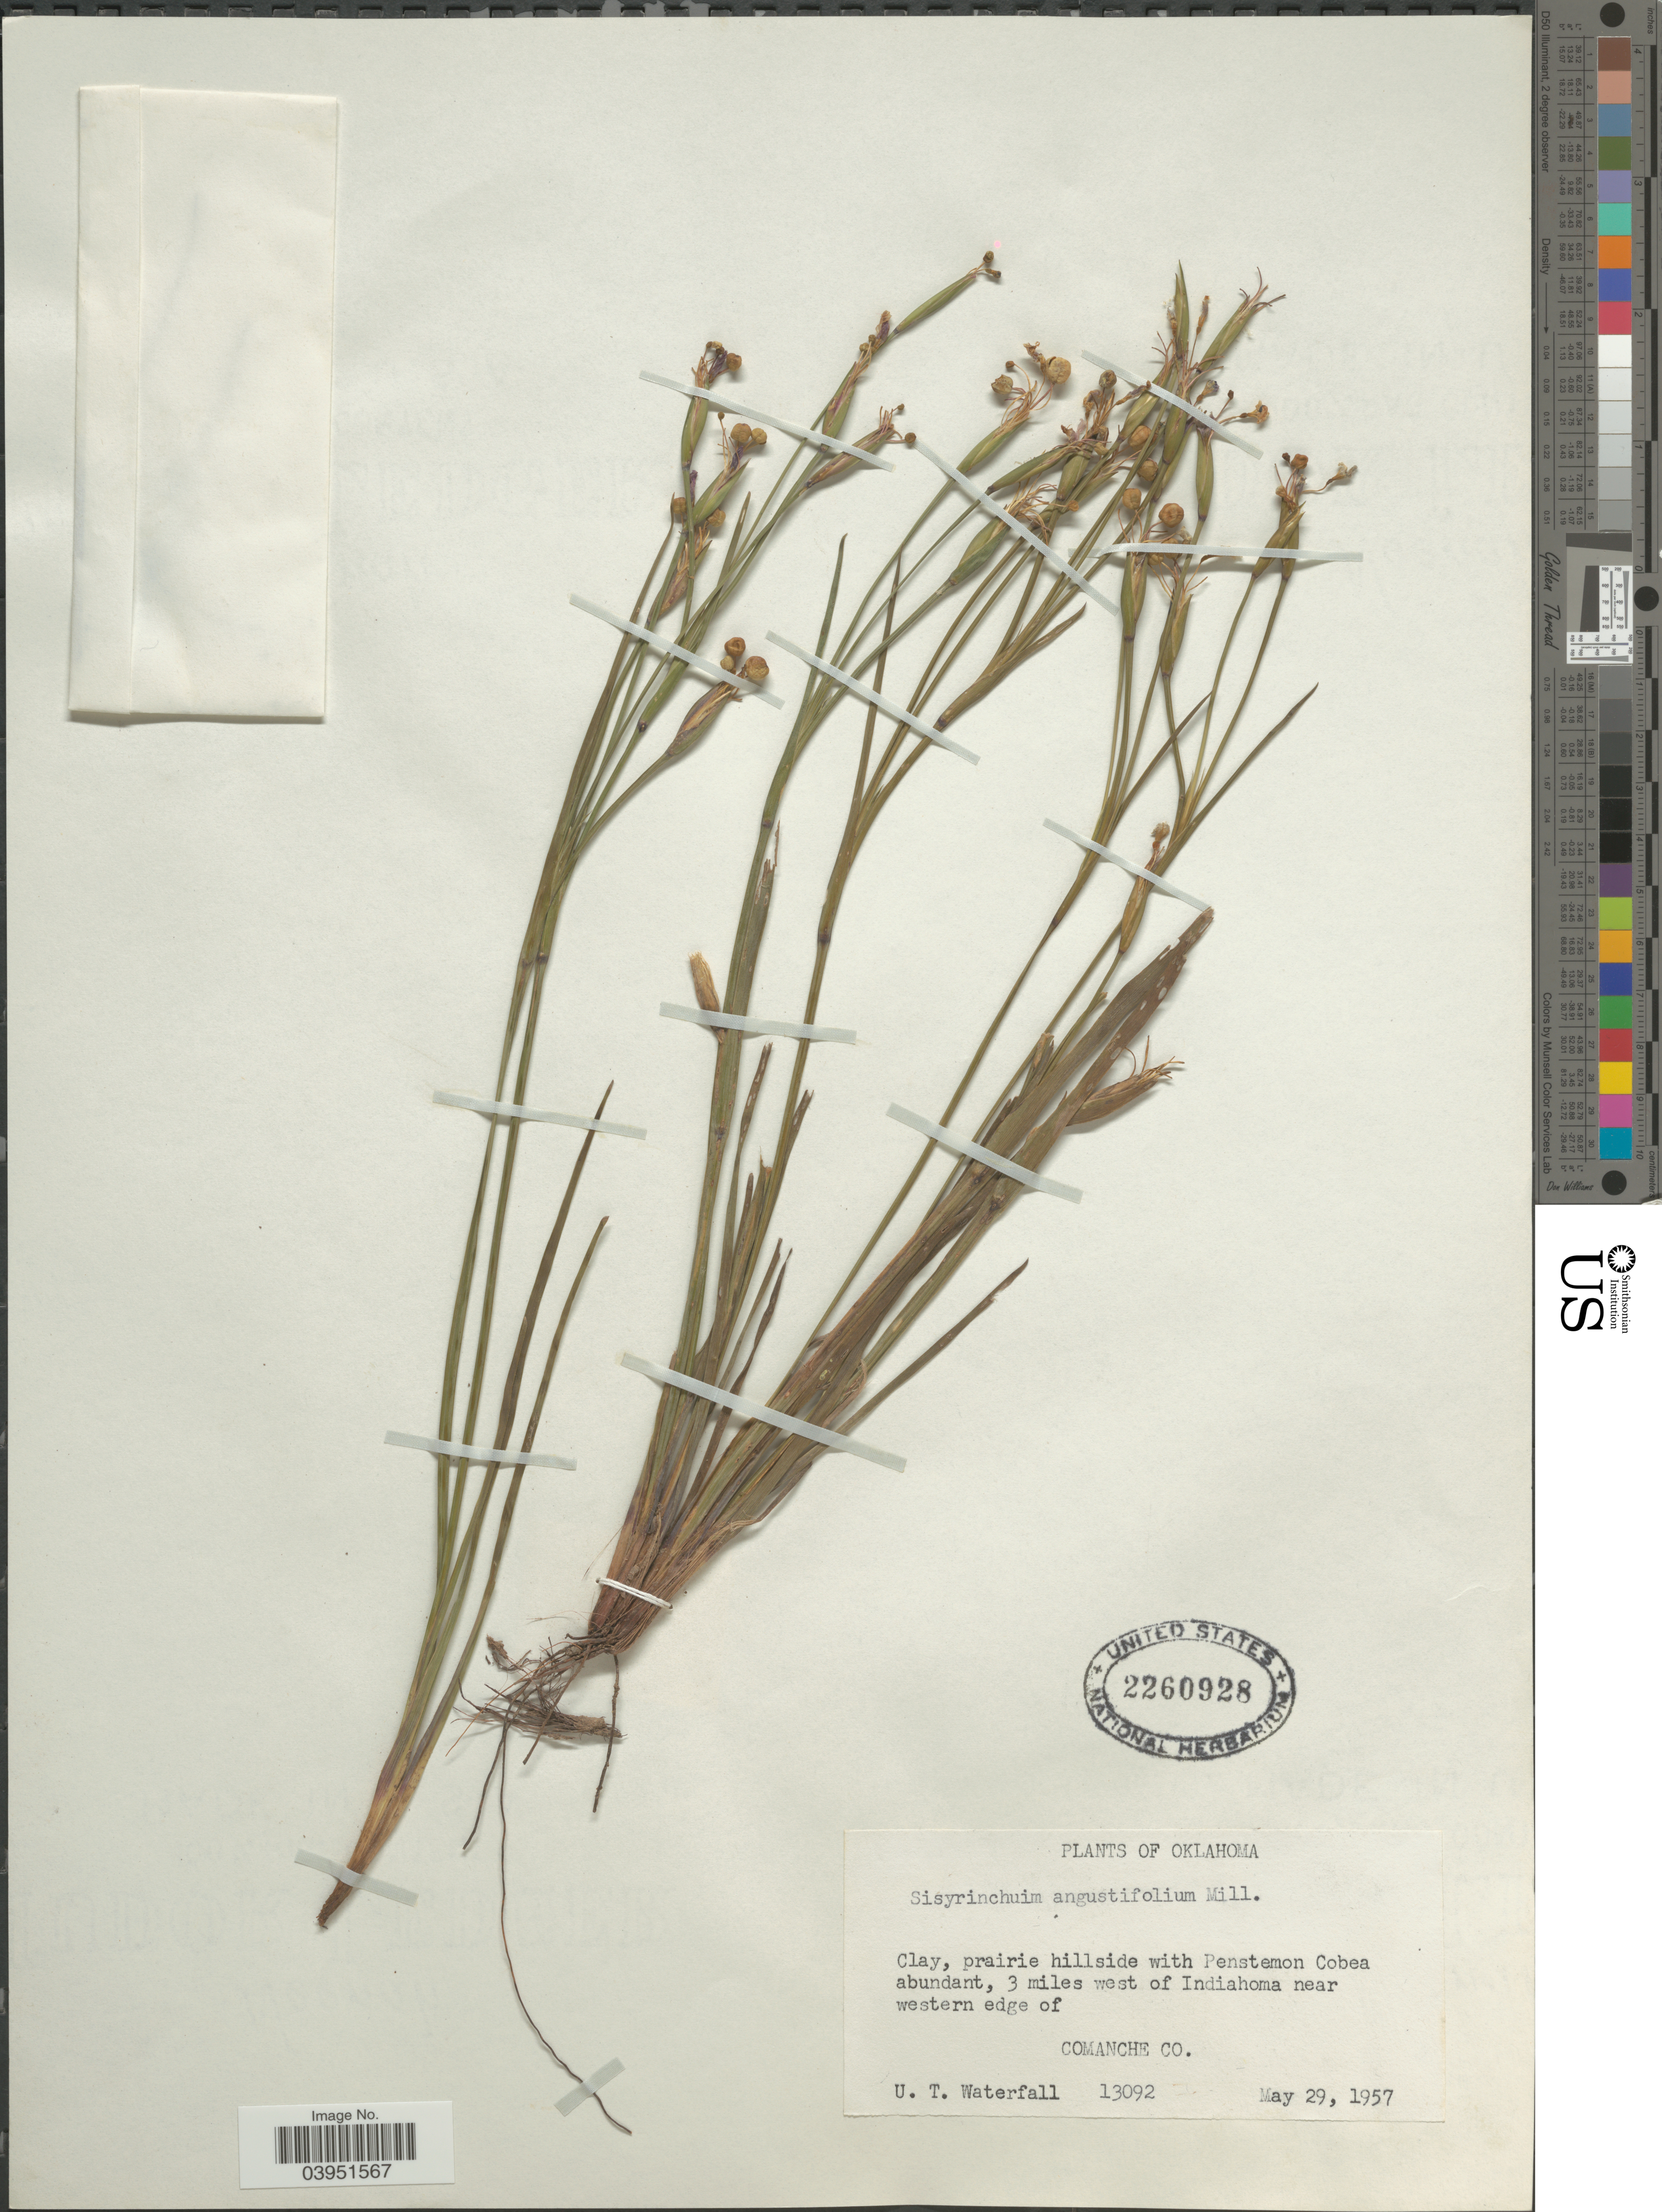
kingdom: Plantae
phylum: Tracheophyta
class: Liliopsida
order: Asparagales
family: Iridaceae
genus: Sisyrinchium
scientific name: Sisyrinchium pruinosum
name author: E.P. Bicknell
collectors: U. T. Waterfall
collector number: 13092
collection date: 1957-05-29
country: United States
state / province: Oklahoma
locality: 3 miles west of Indiahoma near western edge of Comanche Co.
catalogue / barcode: US 2260928